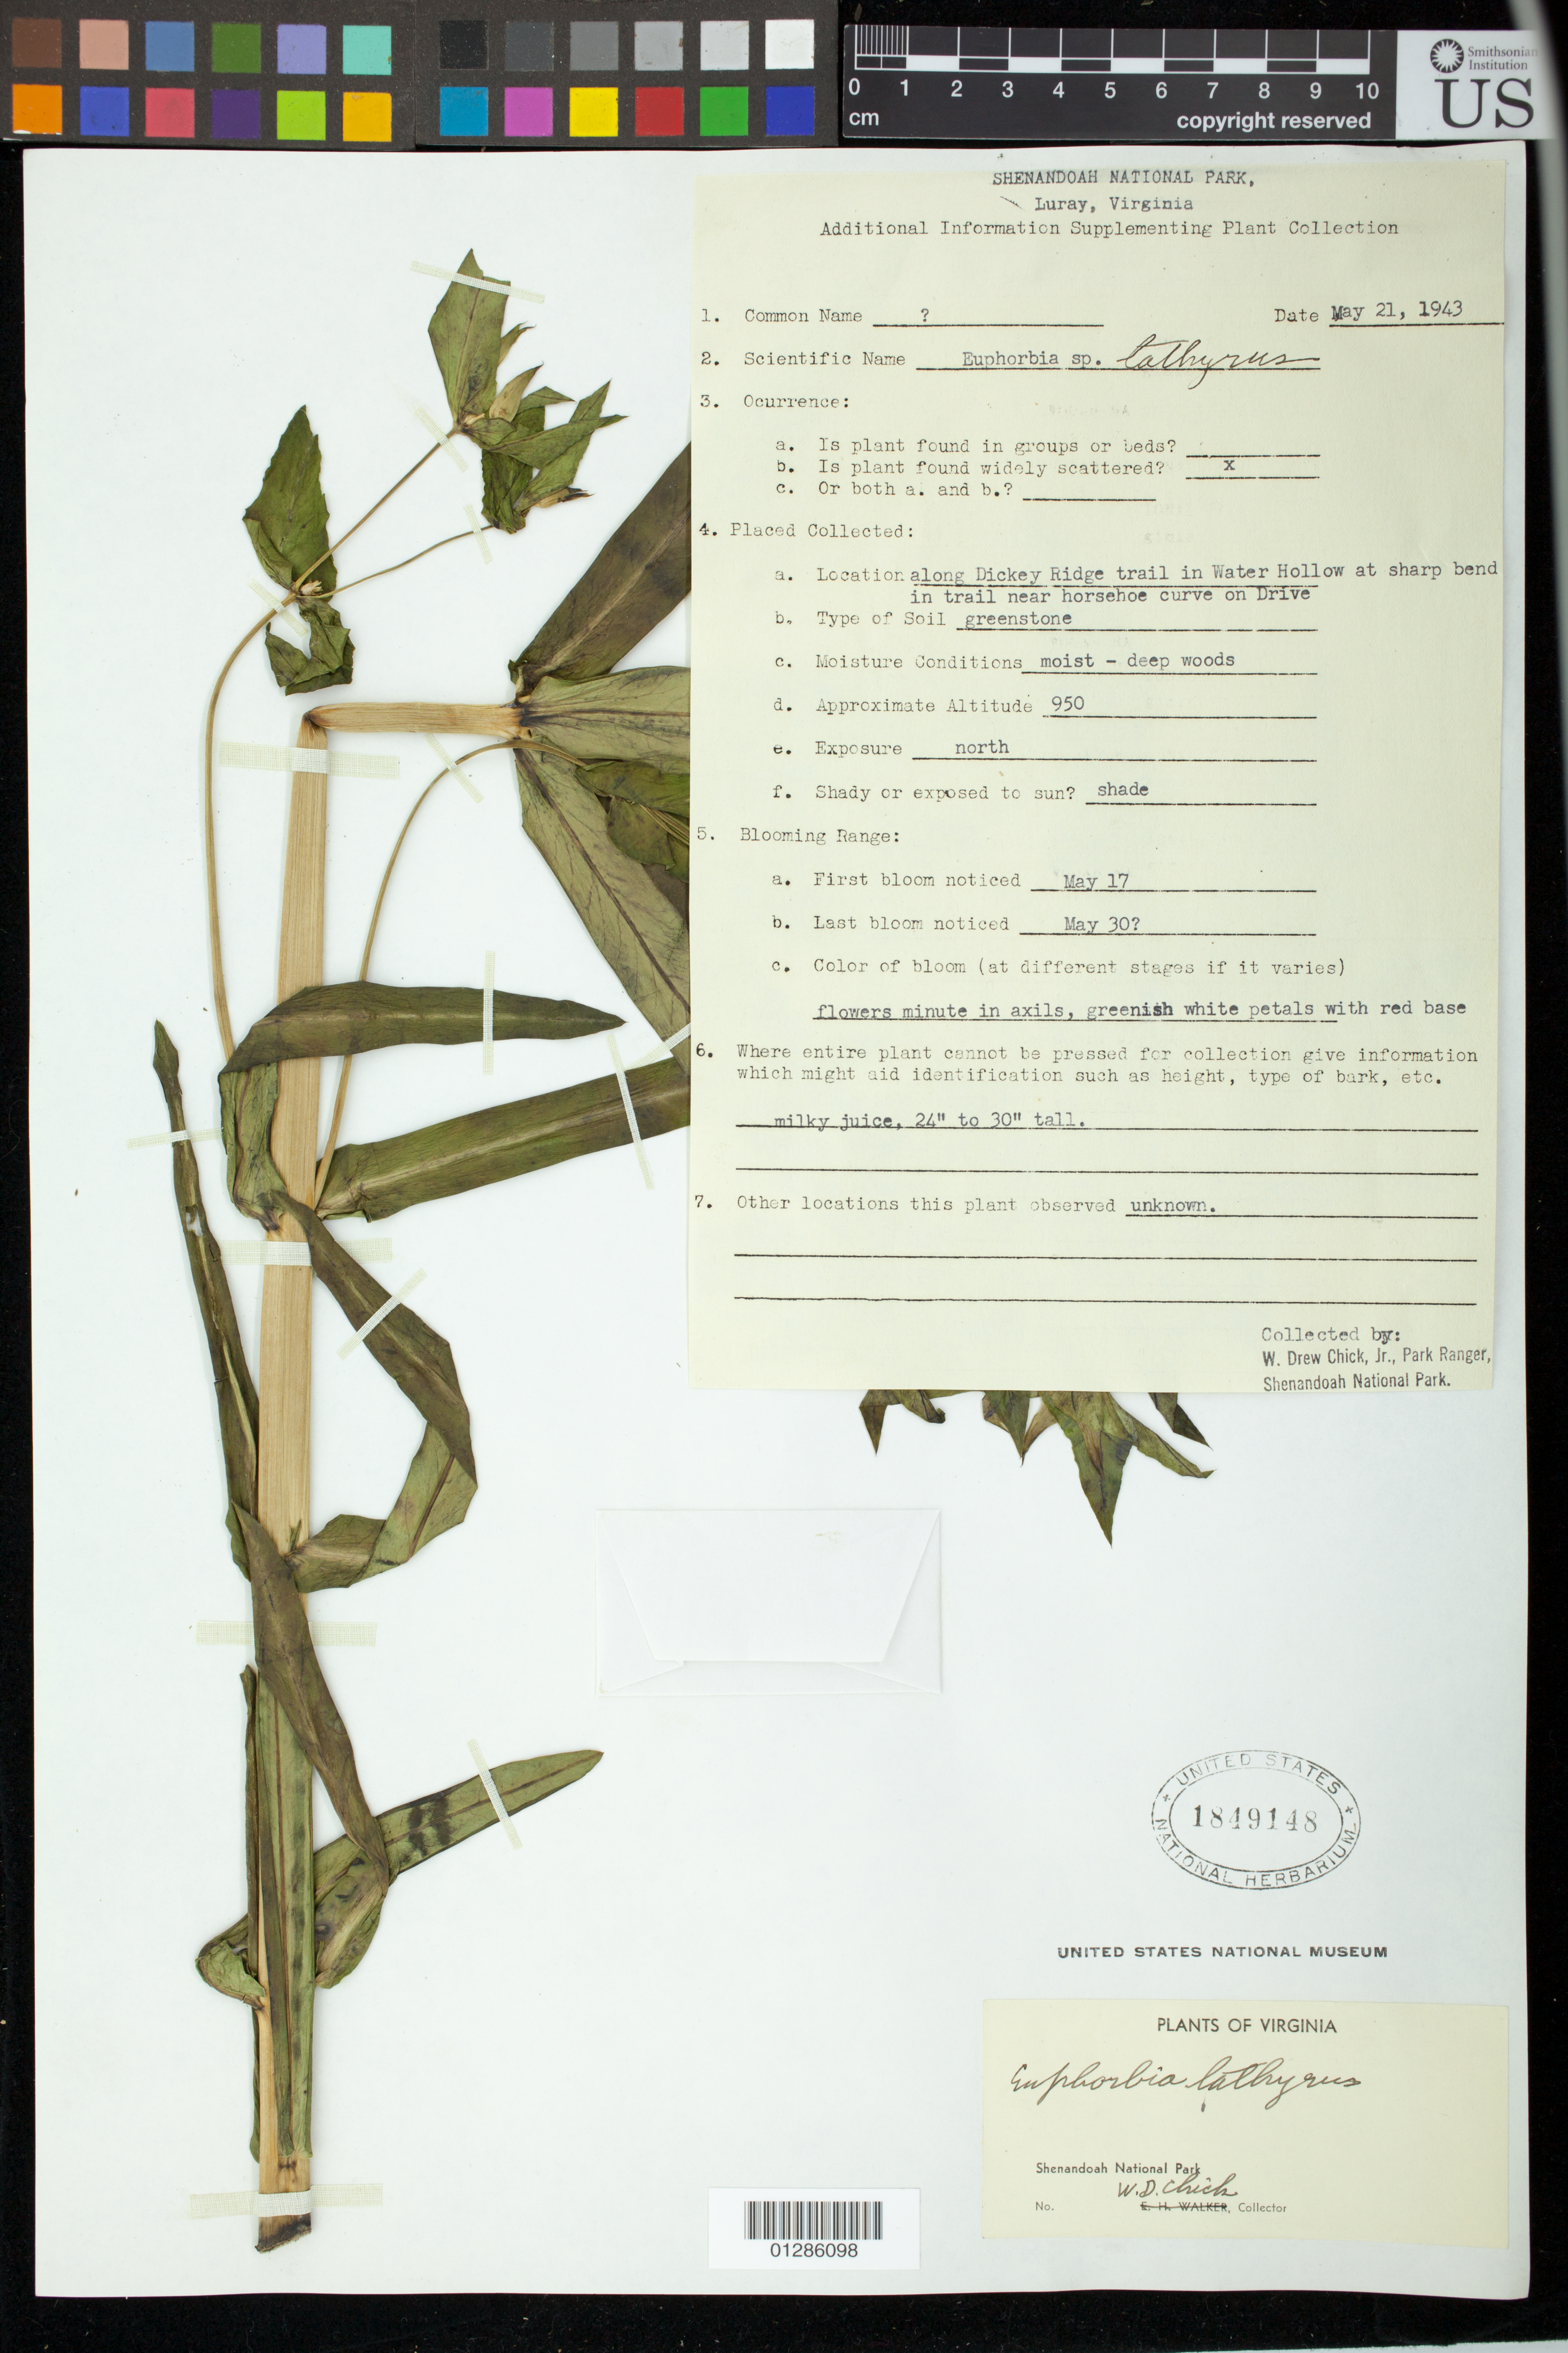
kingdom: Plantae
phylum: Tracheophyta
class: Magnoliopsida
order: Malpighiales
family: Euphorbiaceae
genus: Euphorbia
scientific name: Euphorbia lathyris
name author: L.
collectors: W. Chick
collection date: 1943-05-21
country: United States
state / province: Virginia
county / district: Page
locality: Shenandoah National Park, Luray. Along Dickey Ridge trail in Water Hollow at sharp bend in trail near horsehoe curve on Drive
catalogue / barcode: US 1849148